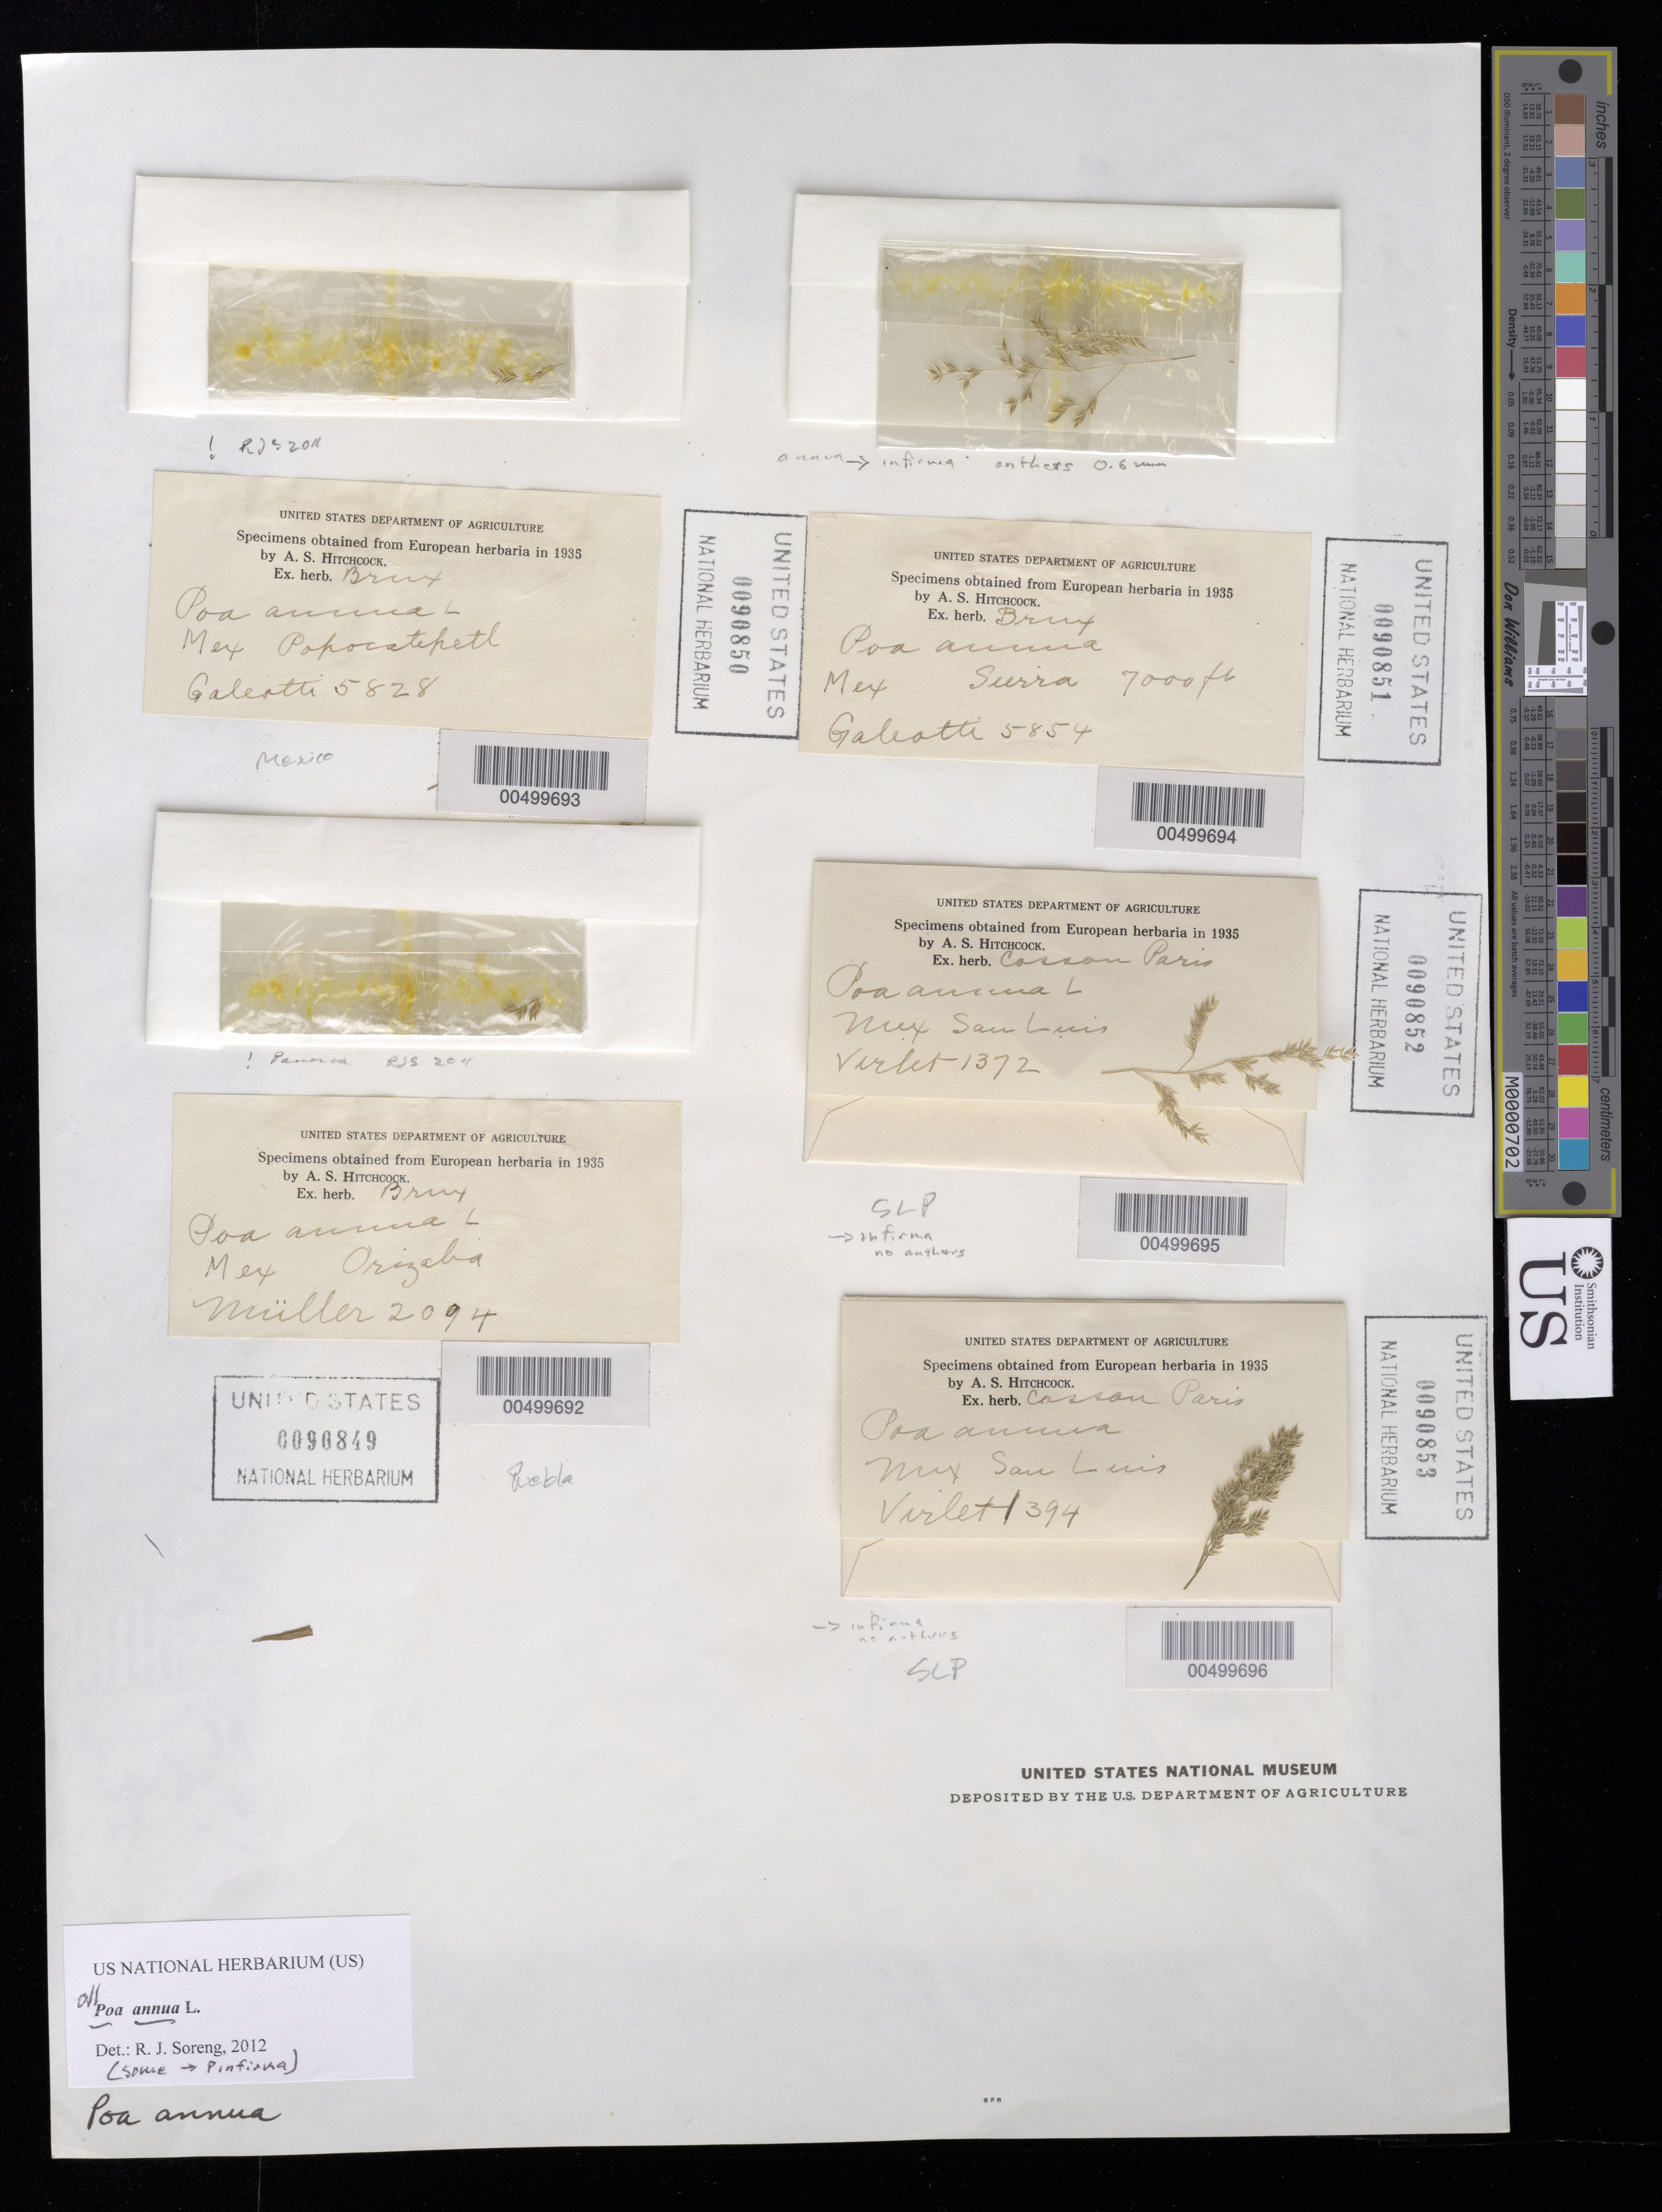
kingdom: Plantae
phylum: Tracheophyta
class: Liliopsida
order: Poales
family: Poaceae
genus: Poa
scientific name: Poa annua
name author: L.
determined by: Soreng, Robert J., Research Associate (BOT), Smithsonian Institution - National Museum of Natural History (UNITED STATES)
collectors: M. Virlet d'Aoust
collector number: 1372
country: Mexico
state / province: San Luis Potosi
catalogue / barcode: US 90852